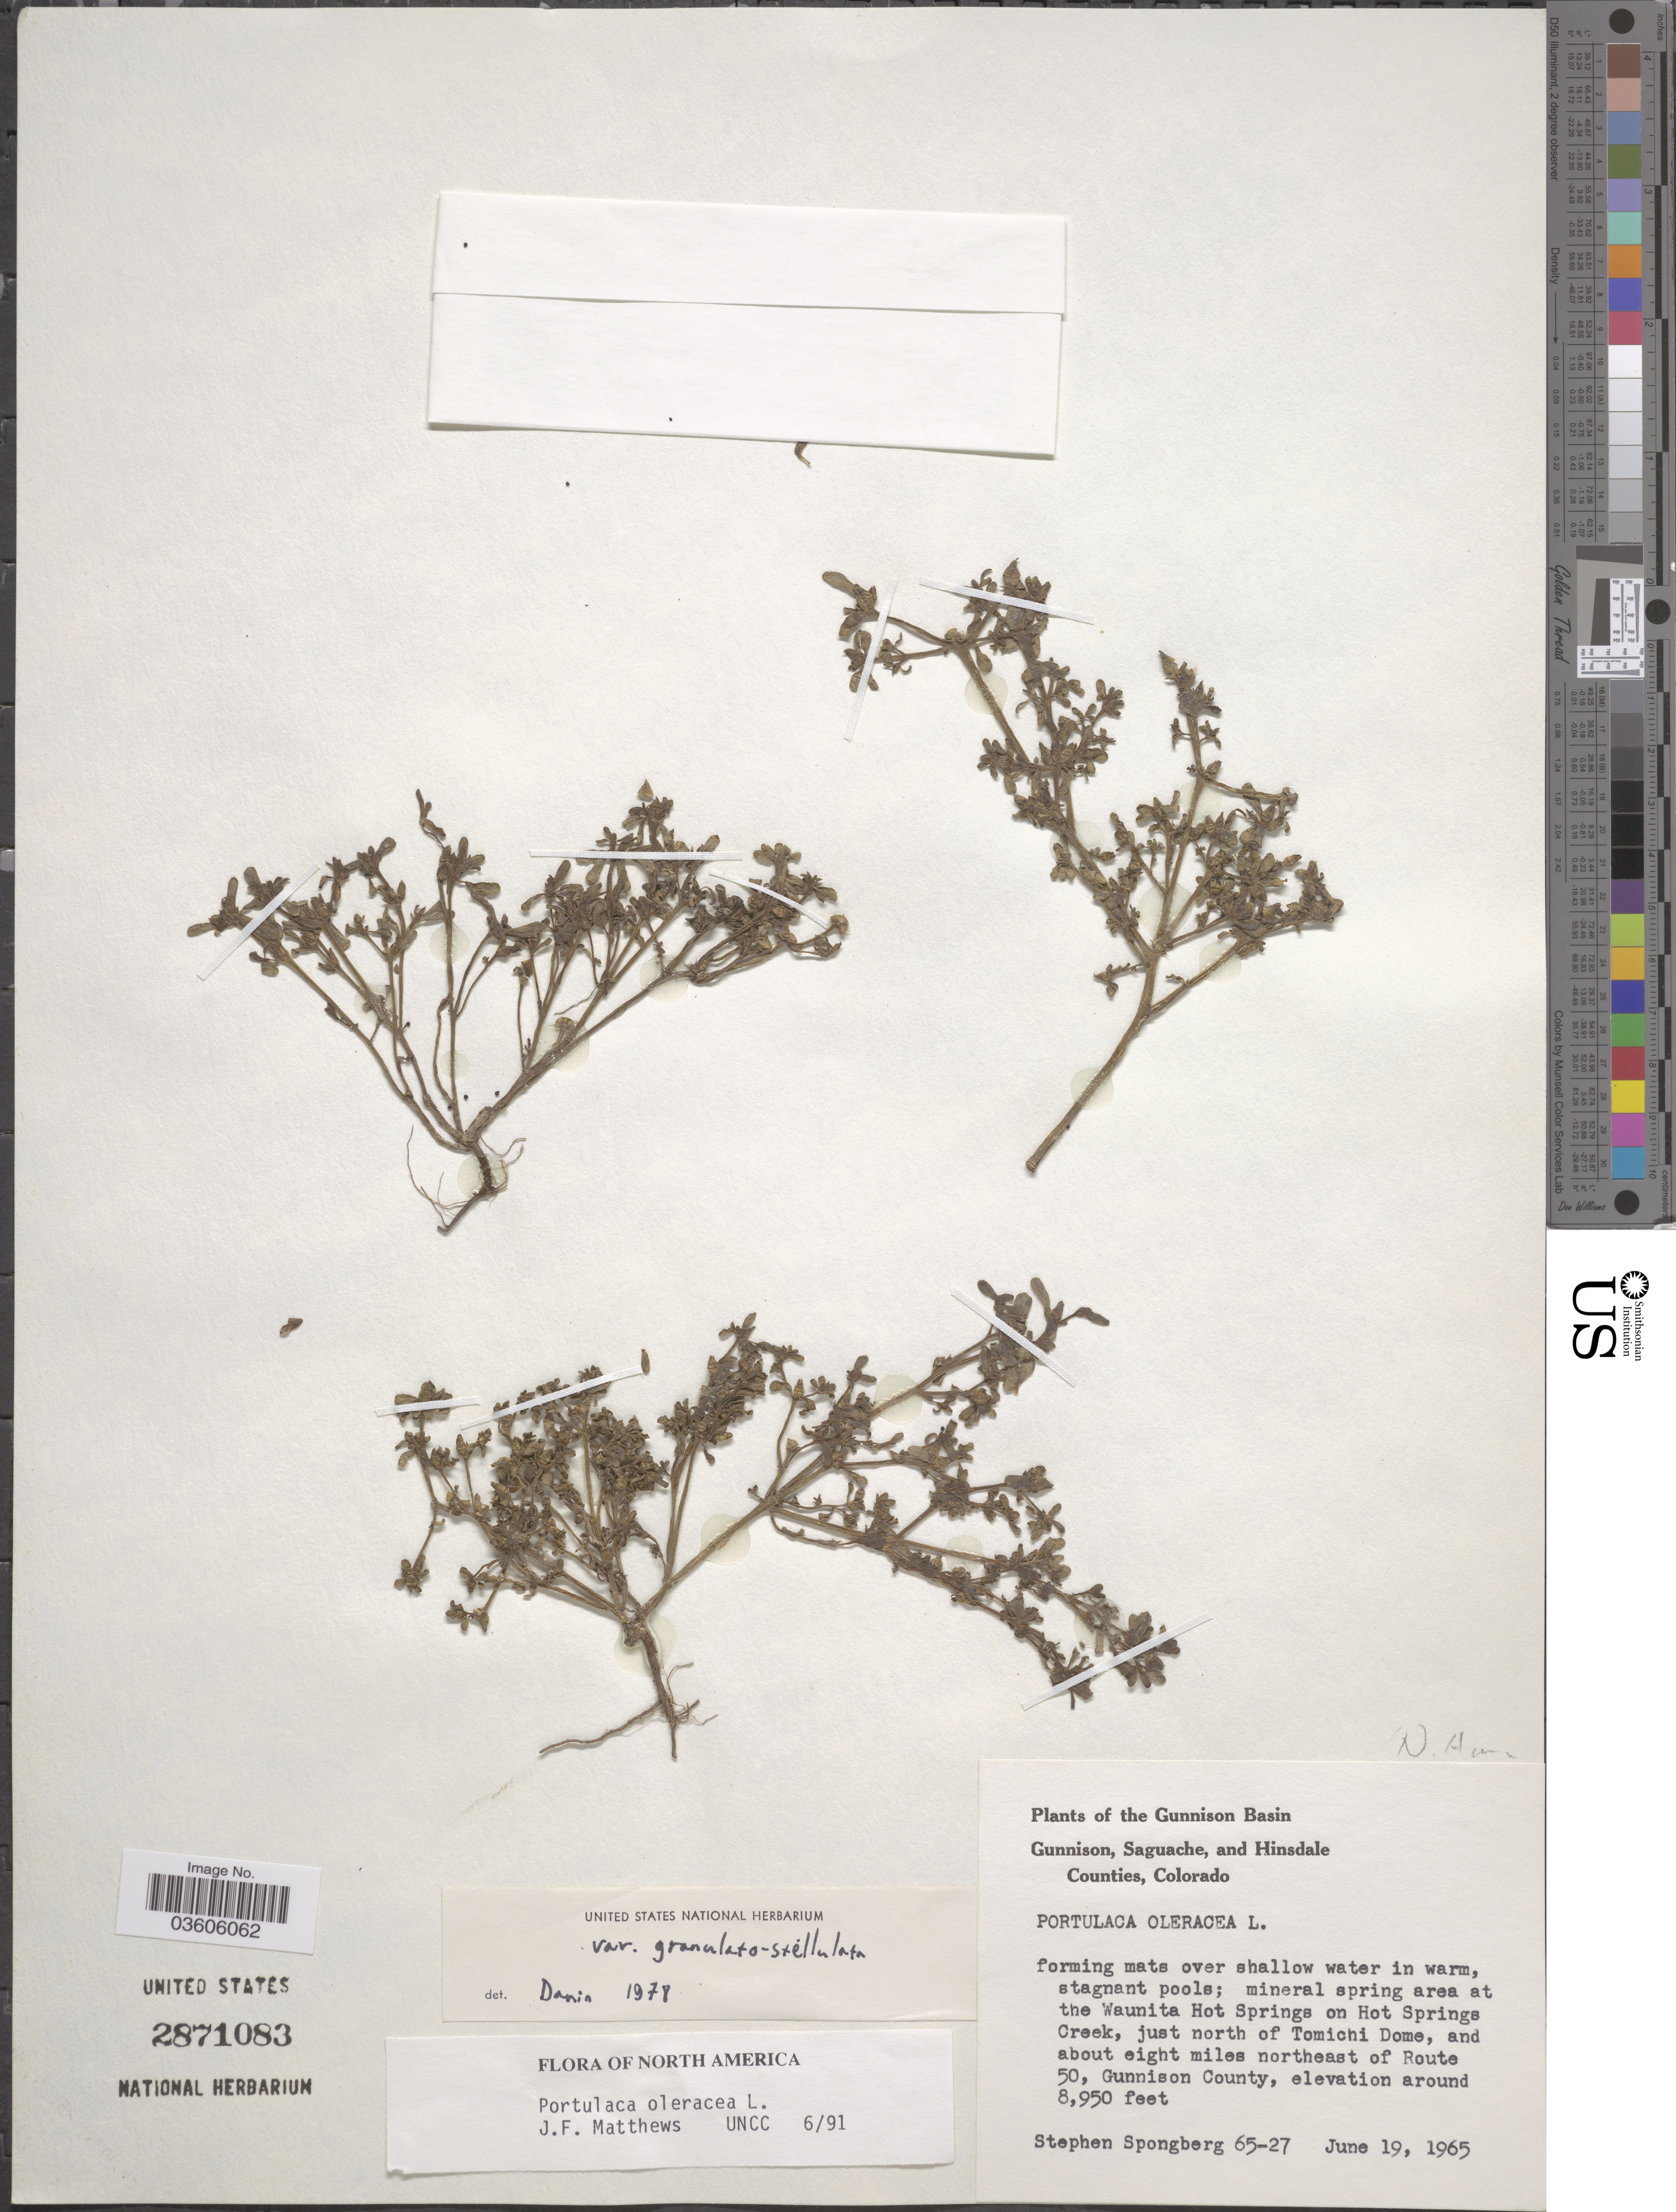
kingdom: Plantae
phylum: Tracheophyta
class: Magnoliopsida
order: Caryophyllales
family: Portulacaceae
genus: Portulaca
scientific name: Portulaca oleracea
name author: L.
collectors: S. A.Spongberg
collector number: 65-27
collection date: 1965-06-19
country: United States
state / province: Colorado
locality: The Gunnison Basin. Mineral spring area at the Waunita Hot Springs on Hot Springs Creek, just north of Tomichi Dome, and about eight miles northeast of Route 50, Gunnison County.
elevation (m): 2728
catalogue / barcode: US 2871083